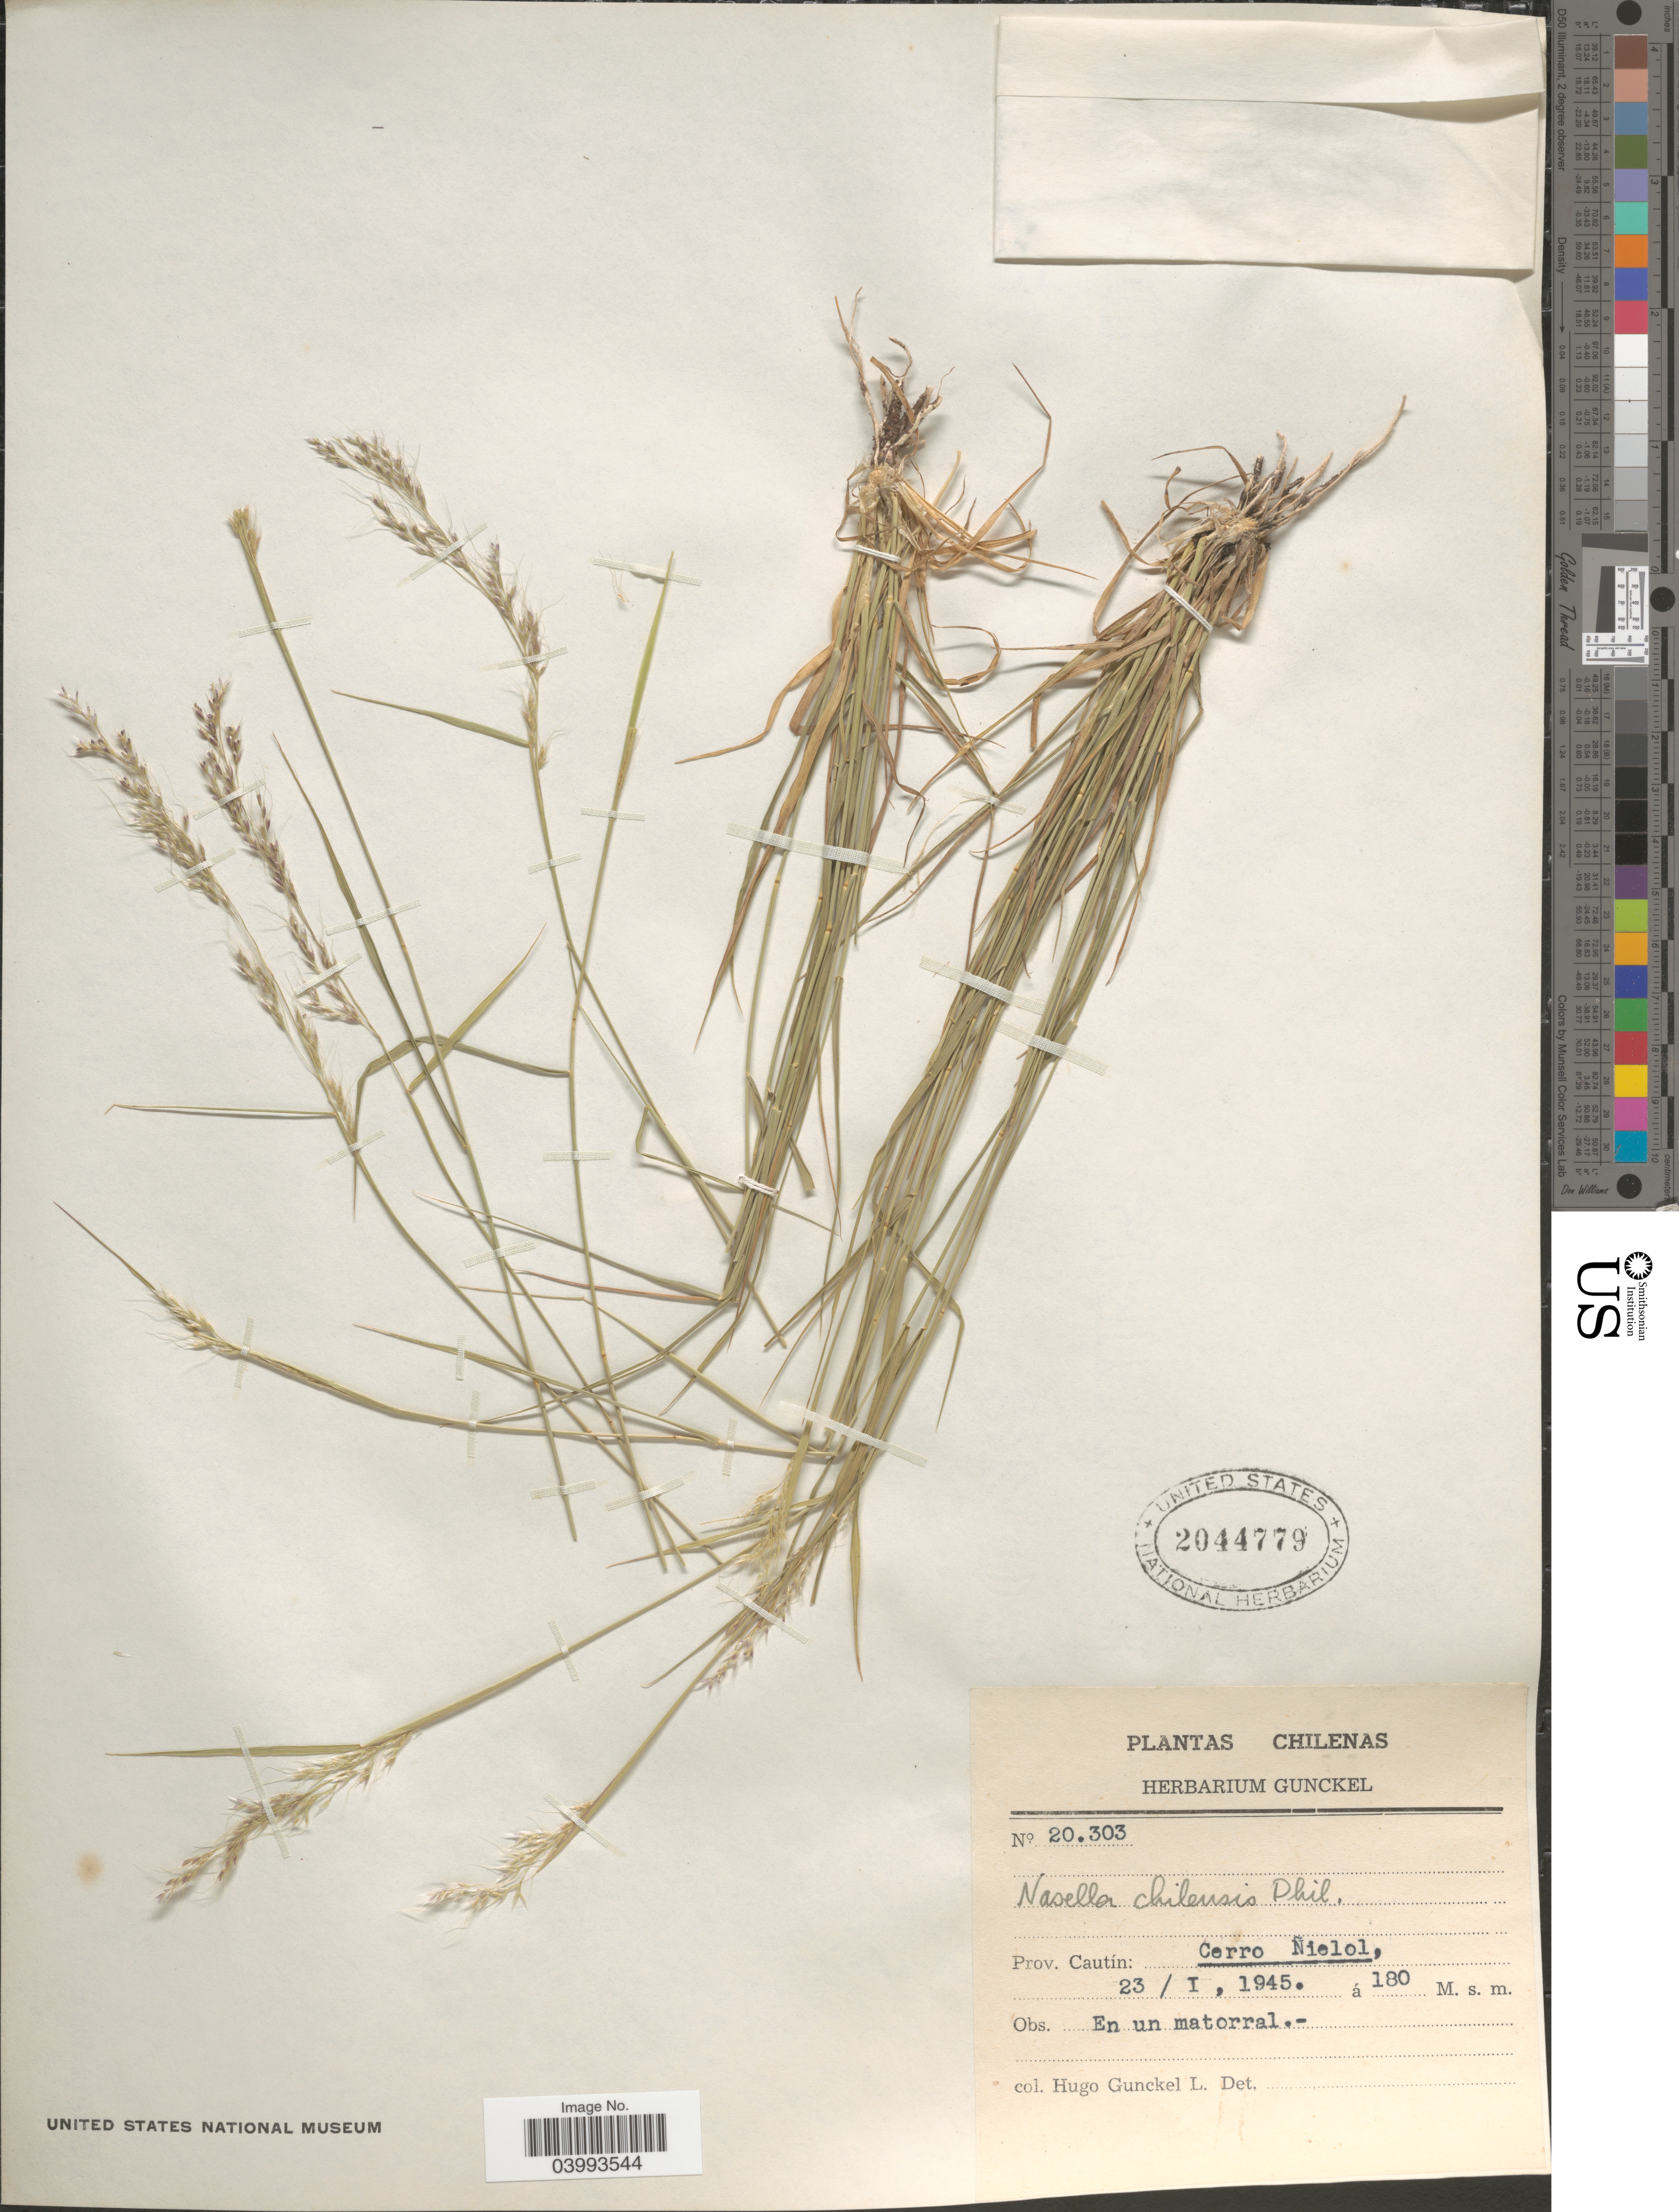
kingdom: Plantae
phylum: Tracheophyta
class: Liliopsida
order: Poales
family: Poaceae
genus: Nassella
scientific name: Nassella chilensis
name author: (Trin.) É. Desv.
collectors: H. Gunckel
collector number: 20303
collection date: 1945-01-23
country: Chile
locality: Prov. Cautín: Cerro Ñielol.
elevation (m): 180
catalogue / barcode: US 2044779